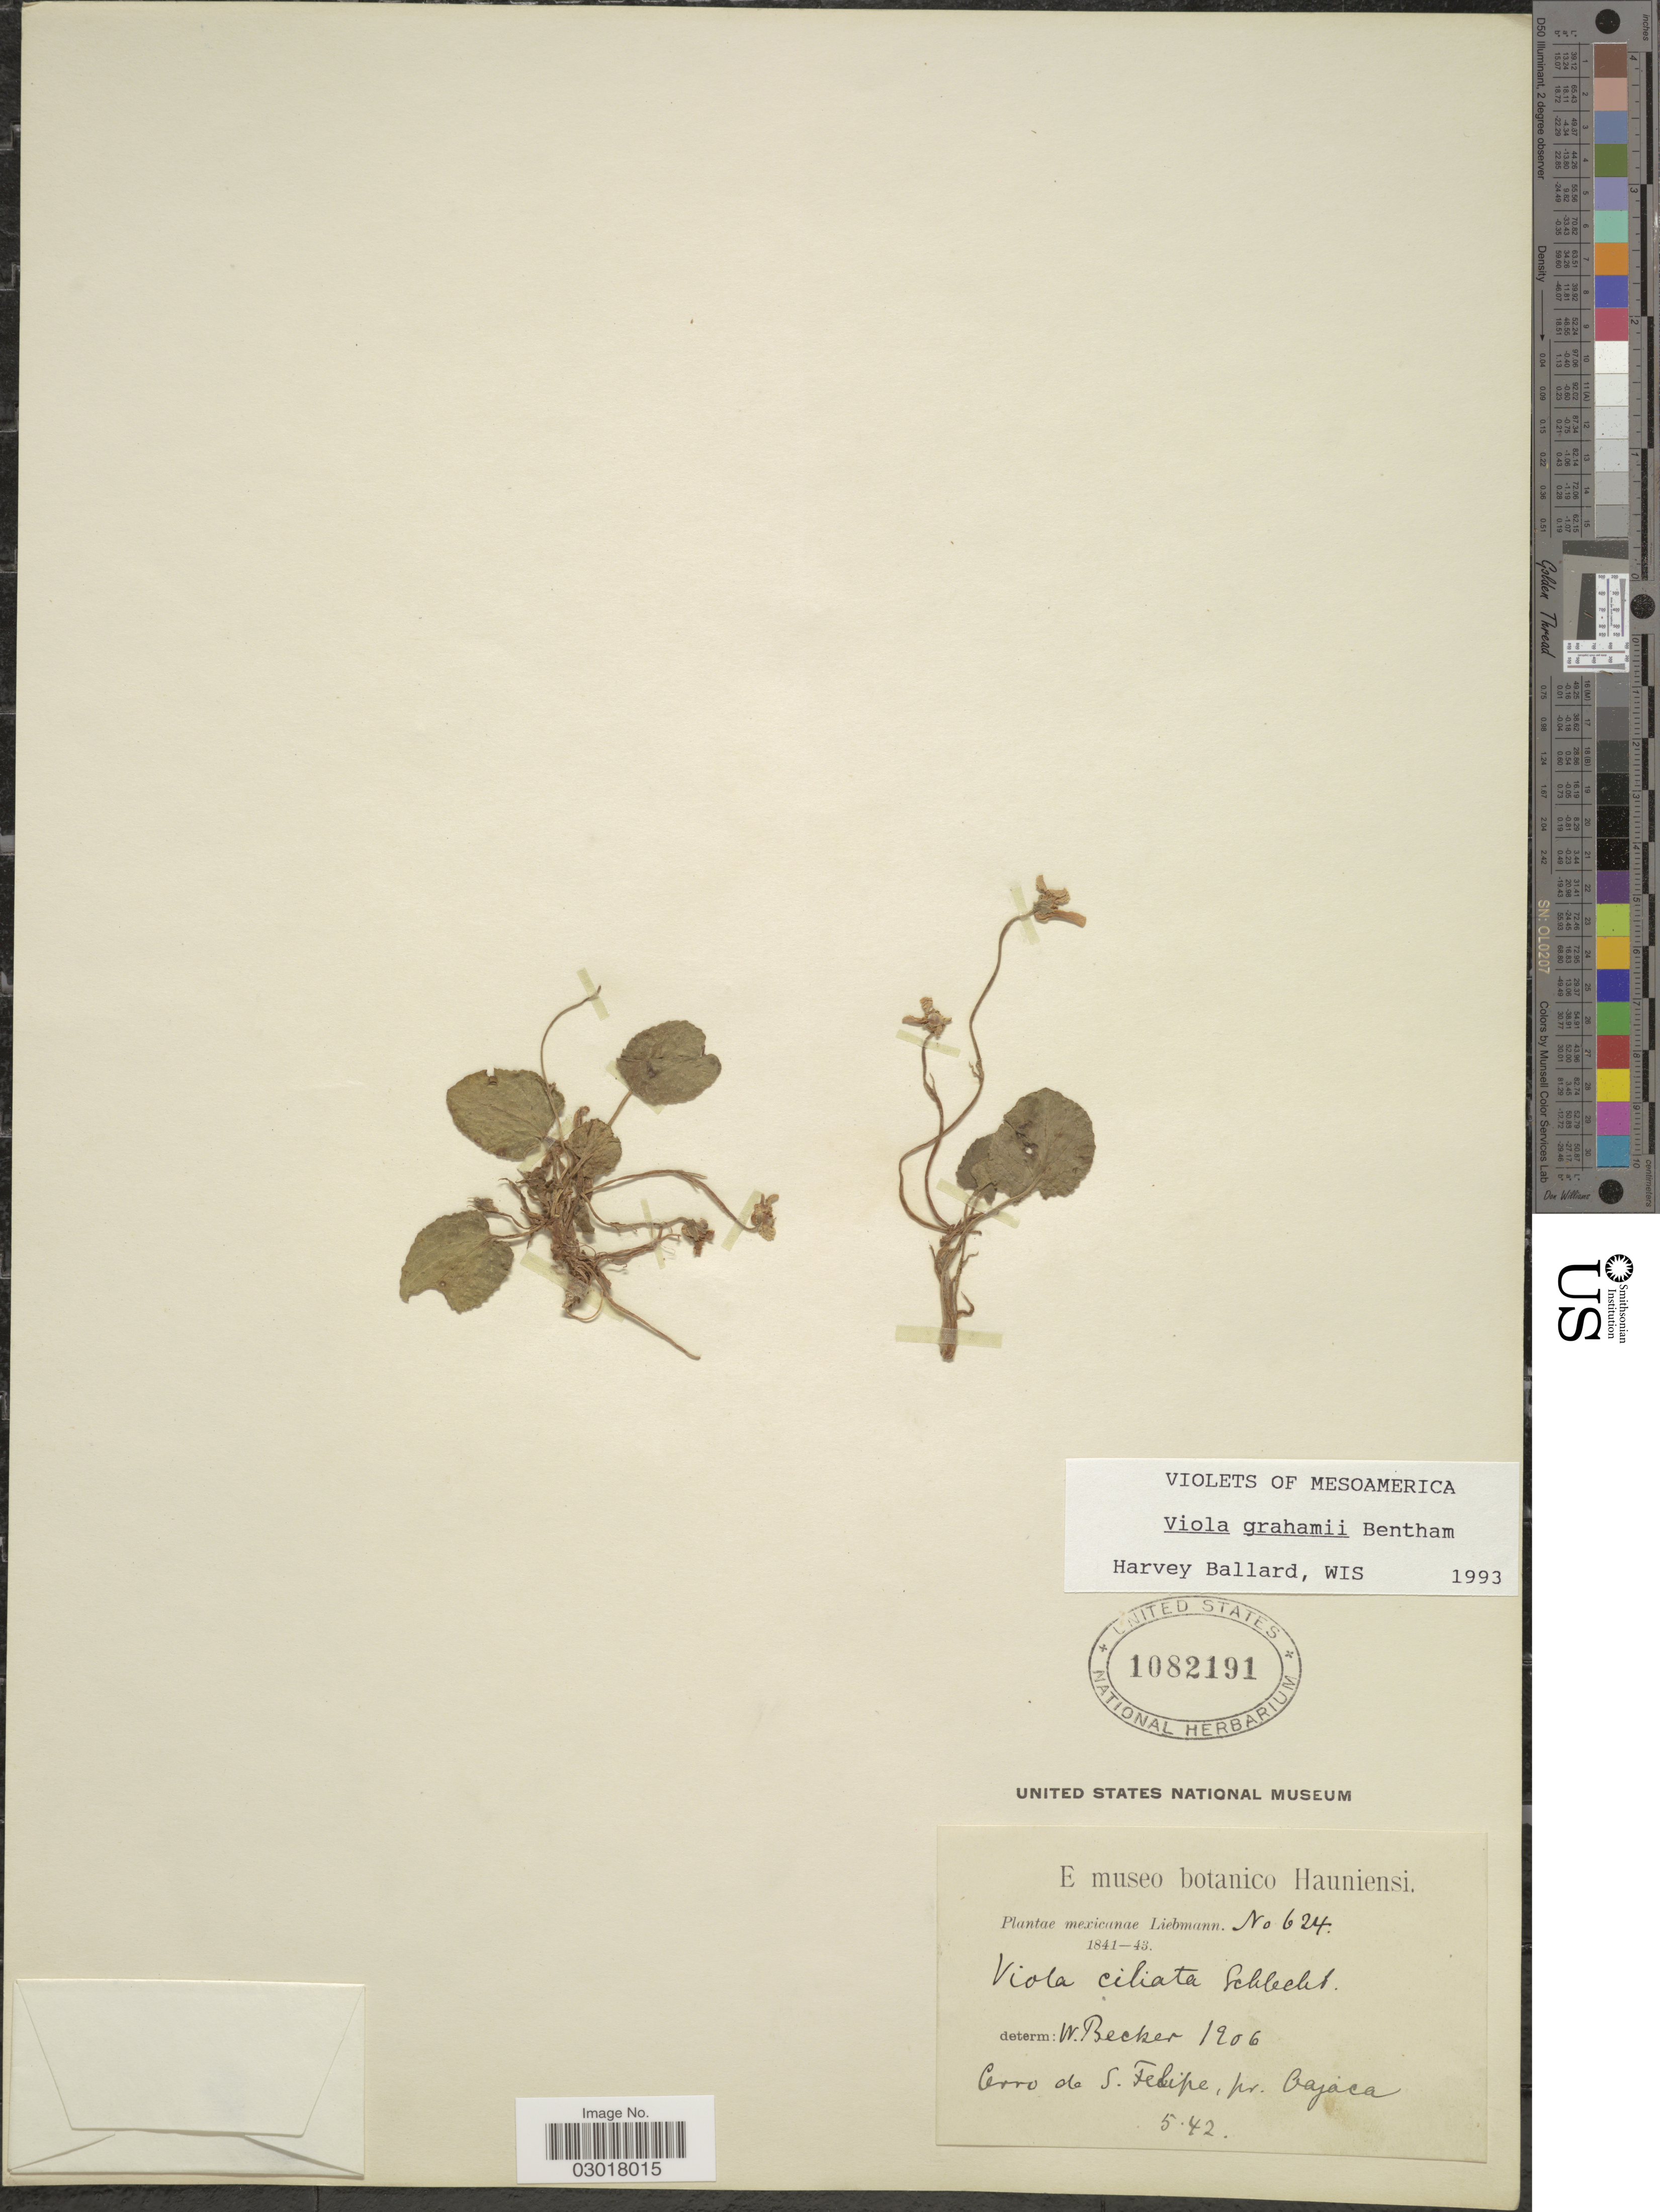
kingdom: Plantae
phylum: Tracheophyta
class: Magnoliopsida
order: Malpighiales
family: Violaceae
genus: Viola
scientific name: Viola grahamii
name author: Benth.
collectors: Liebmann, --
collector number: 624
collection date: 1842-05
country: Mexico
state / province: Oaxaca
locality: Cerro de S. Felipe, pr. Oajaca.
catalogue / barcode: US 1082191